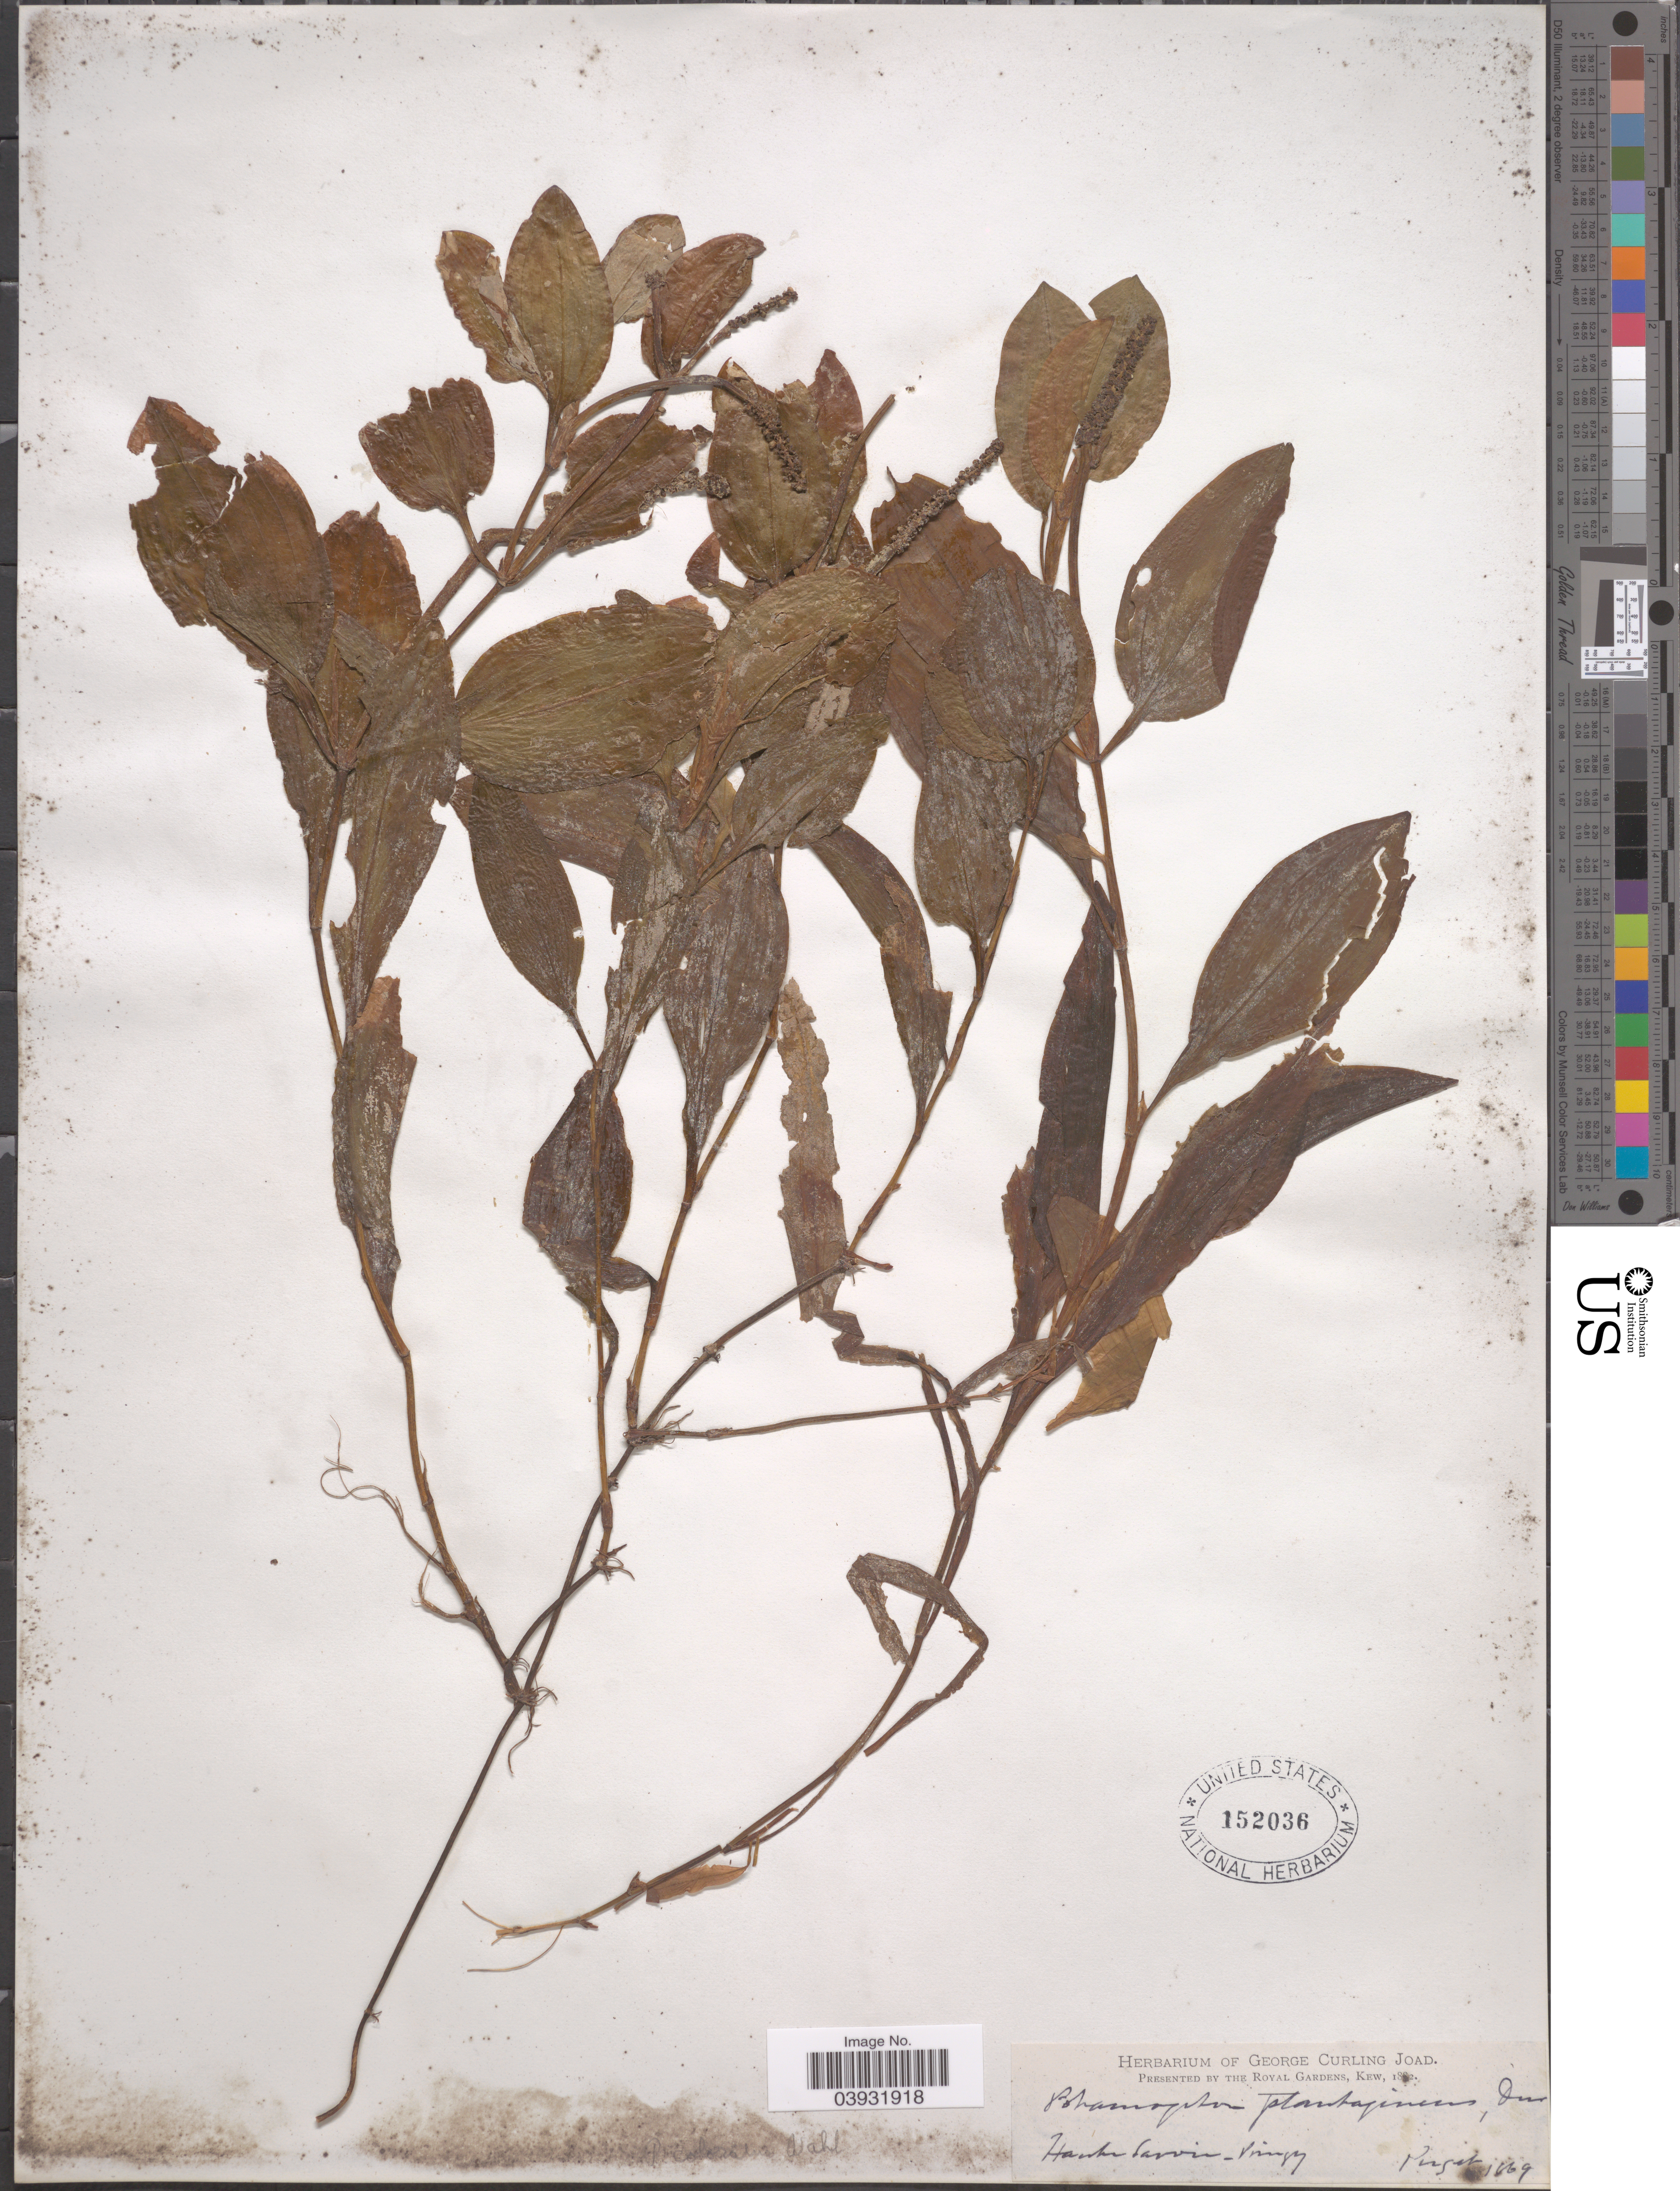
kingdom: Plantae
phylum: Tracheophyta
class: Liliopsida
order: Alismatales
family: Potamogetonaceae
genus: Potamogeton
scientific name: Potamogeton coloratus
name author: Hagstr.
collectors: -. Puget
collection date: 1869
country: France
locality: Haute Savoie - Pringy.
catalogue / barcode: US 152036